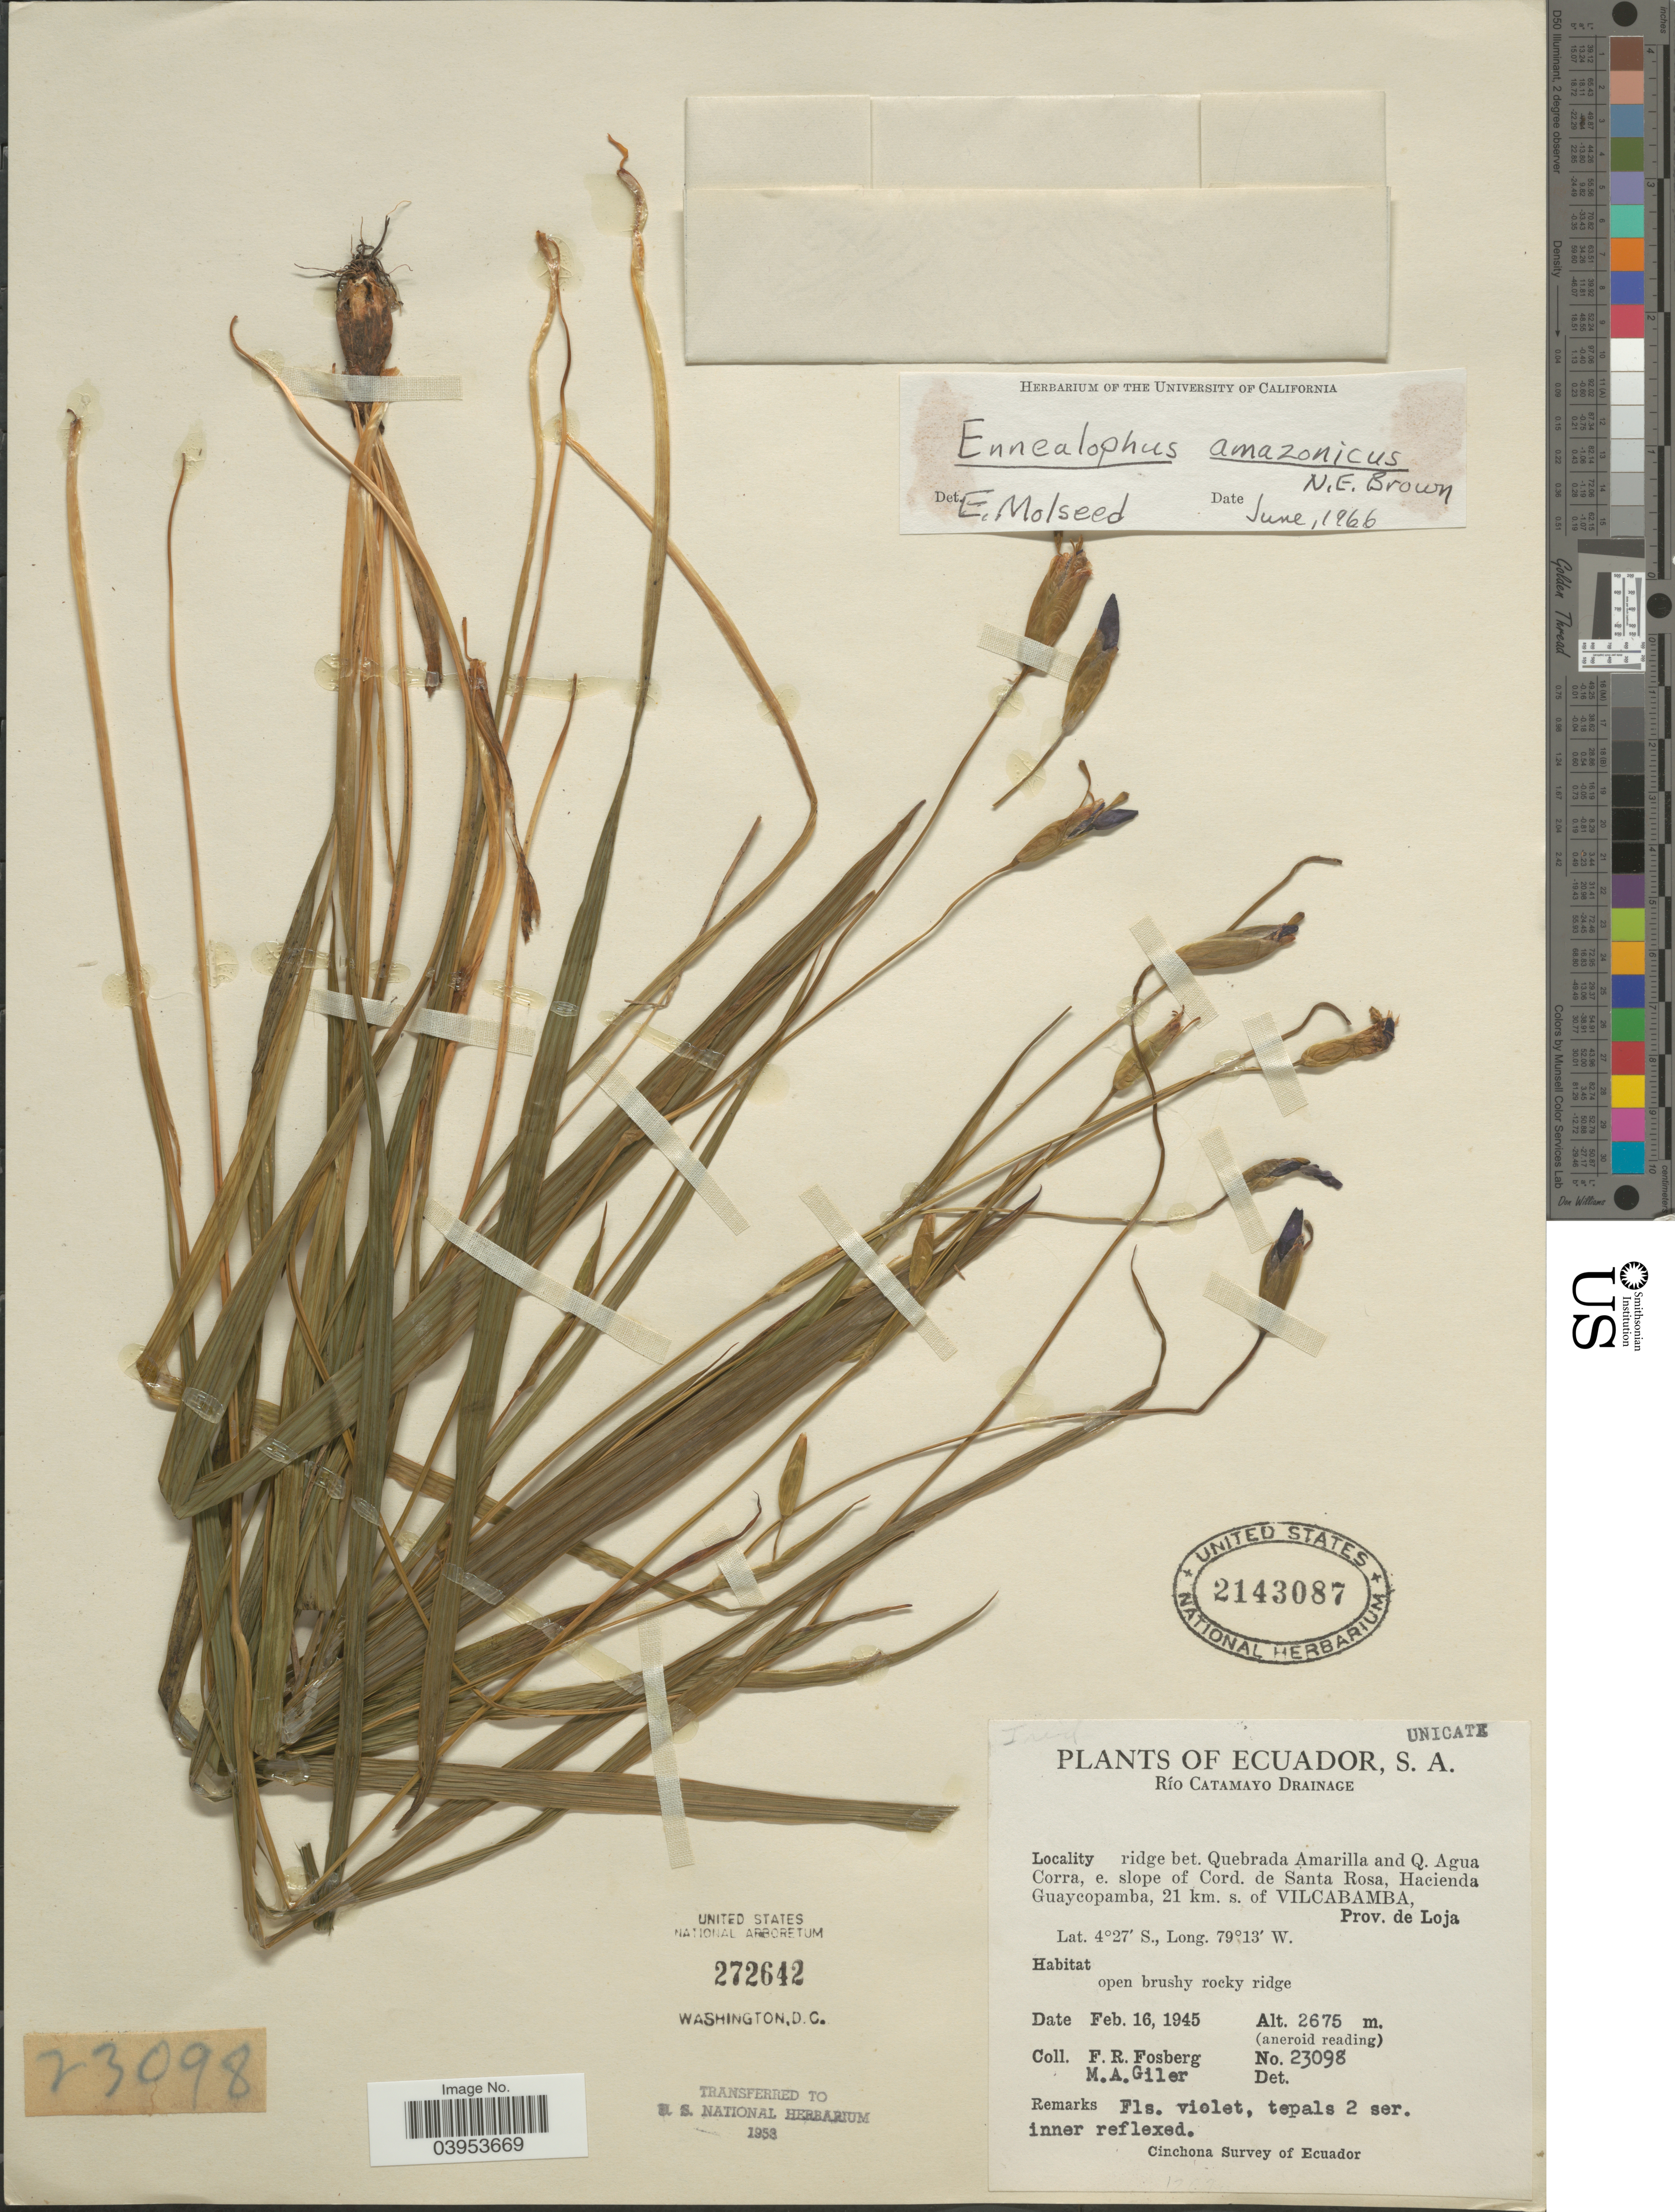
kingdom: Plantae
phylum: Tracheophyta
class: Liliopsida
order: Asparagales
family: Iridaceae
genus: Ennealophus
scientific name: Ennealophus amazonicus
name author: N.E. Br.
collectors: F. R. Fosberg & M. Giler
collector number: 23098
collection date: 1945-02-16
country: Ecuador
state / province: Loja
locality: Río Catamayo Drainage. Ridge bet. Quebrada Amarilla and Q. Agua Corra, e. slope of Cord. de Santa Rosa, Hacienda Guaycopamba, 21 km. s. of Vilcabamba.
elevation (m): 2675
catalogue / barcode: US 2143087